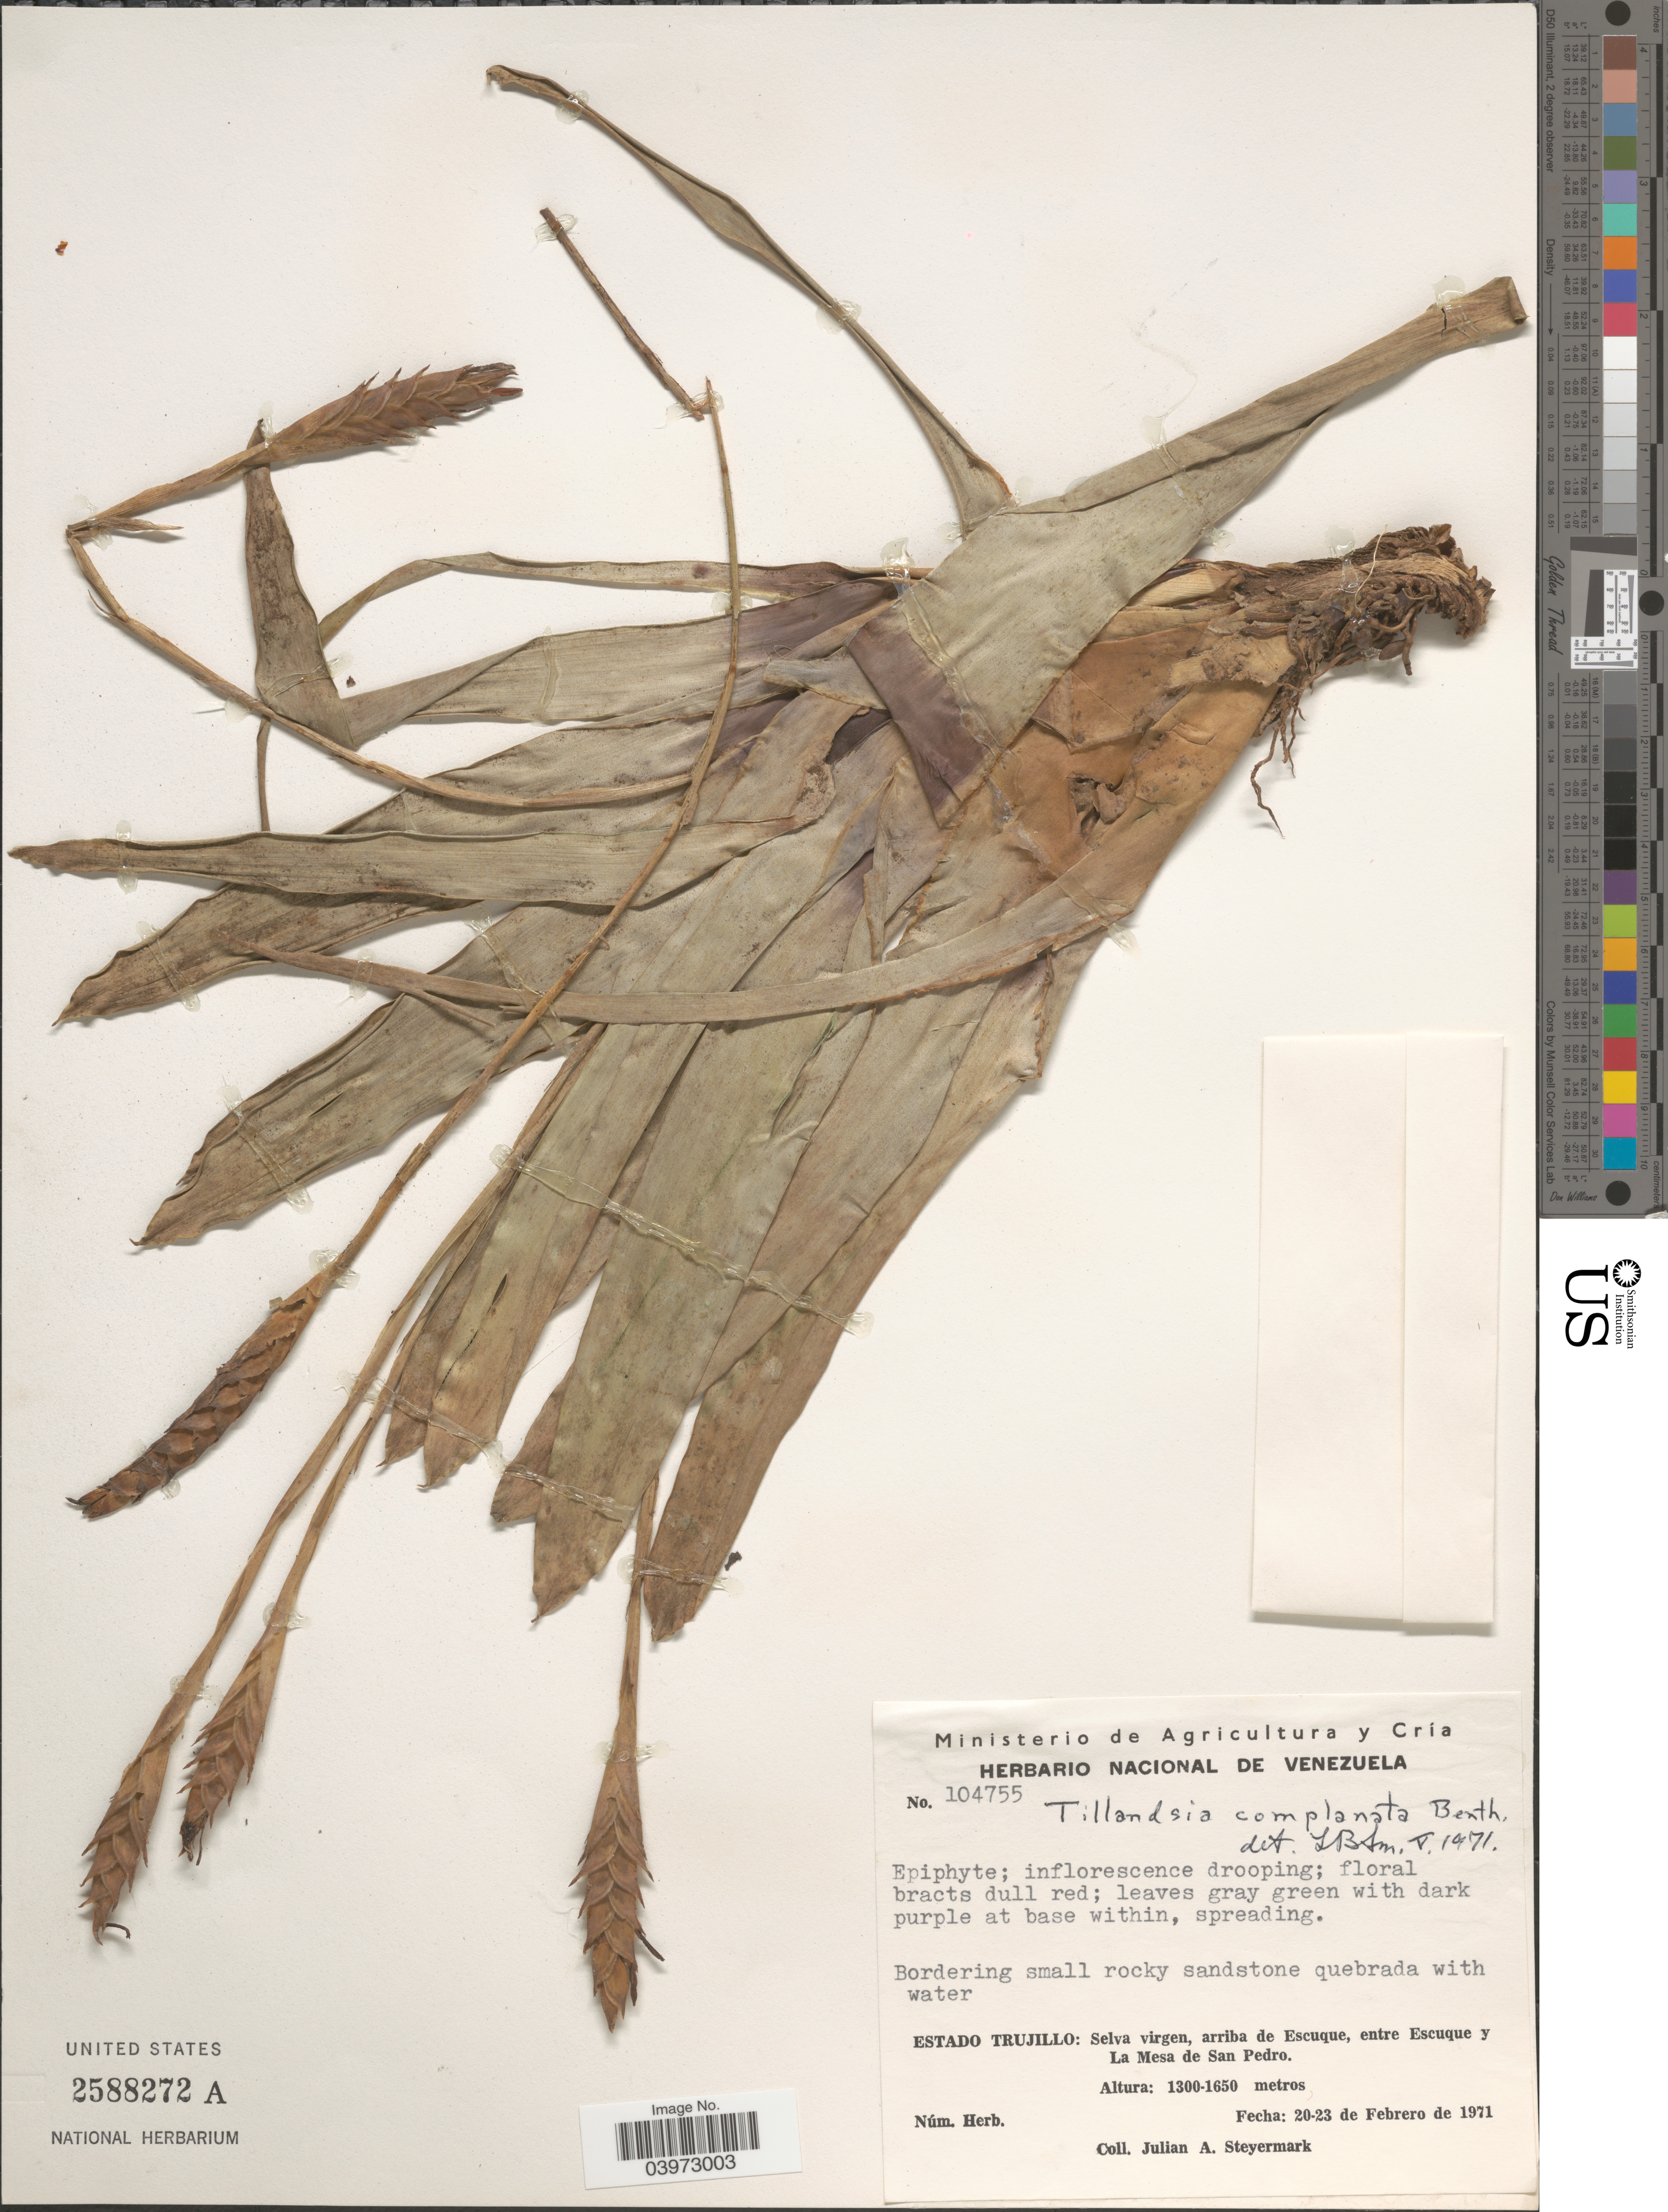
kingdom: Plantae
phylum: Tracheophyta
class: Liliopsida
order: Poales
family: Bromeliaceae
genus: Tillandsia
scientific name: Tillandsia complanata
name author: Benth.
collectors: J. Steyermark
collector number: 104755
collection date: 1971-02-20/1971-02-23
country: Venezuela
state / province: Trujillo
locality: Selva virgen, arriba de Escuque, entre Escuque y La Mesa de San Pedro.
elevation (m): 1300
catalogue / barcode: US 2588272A